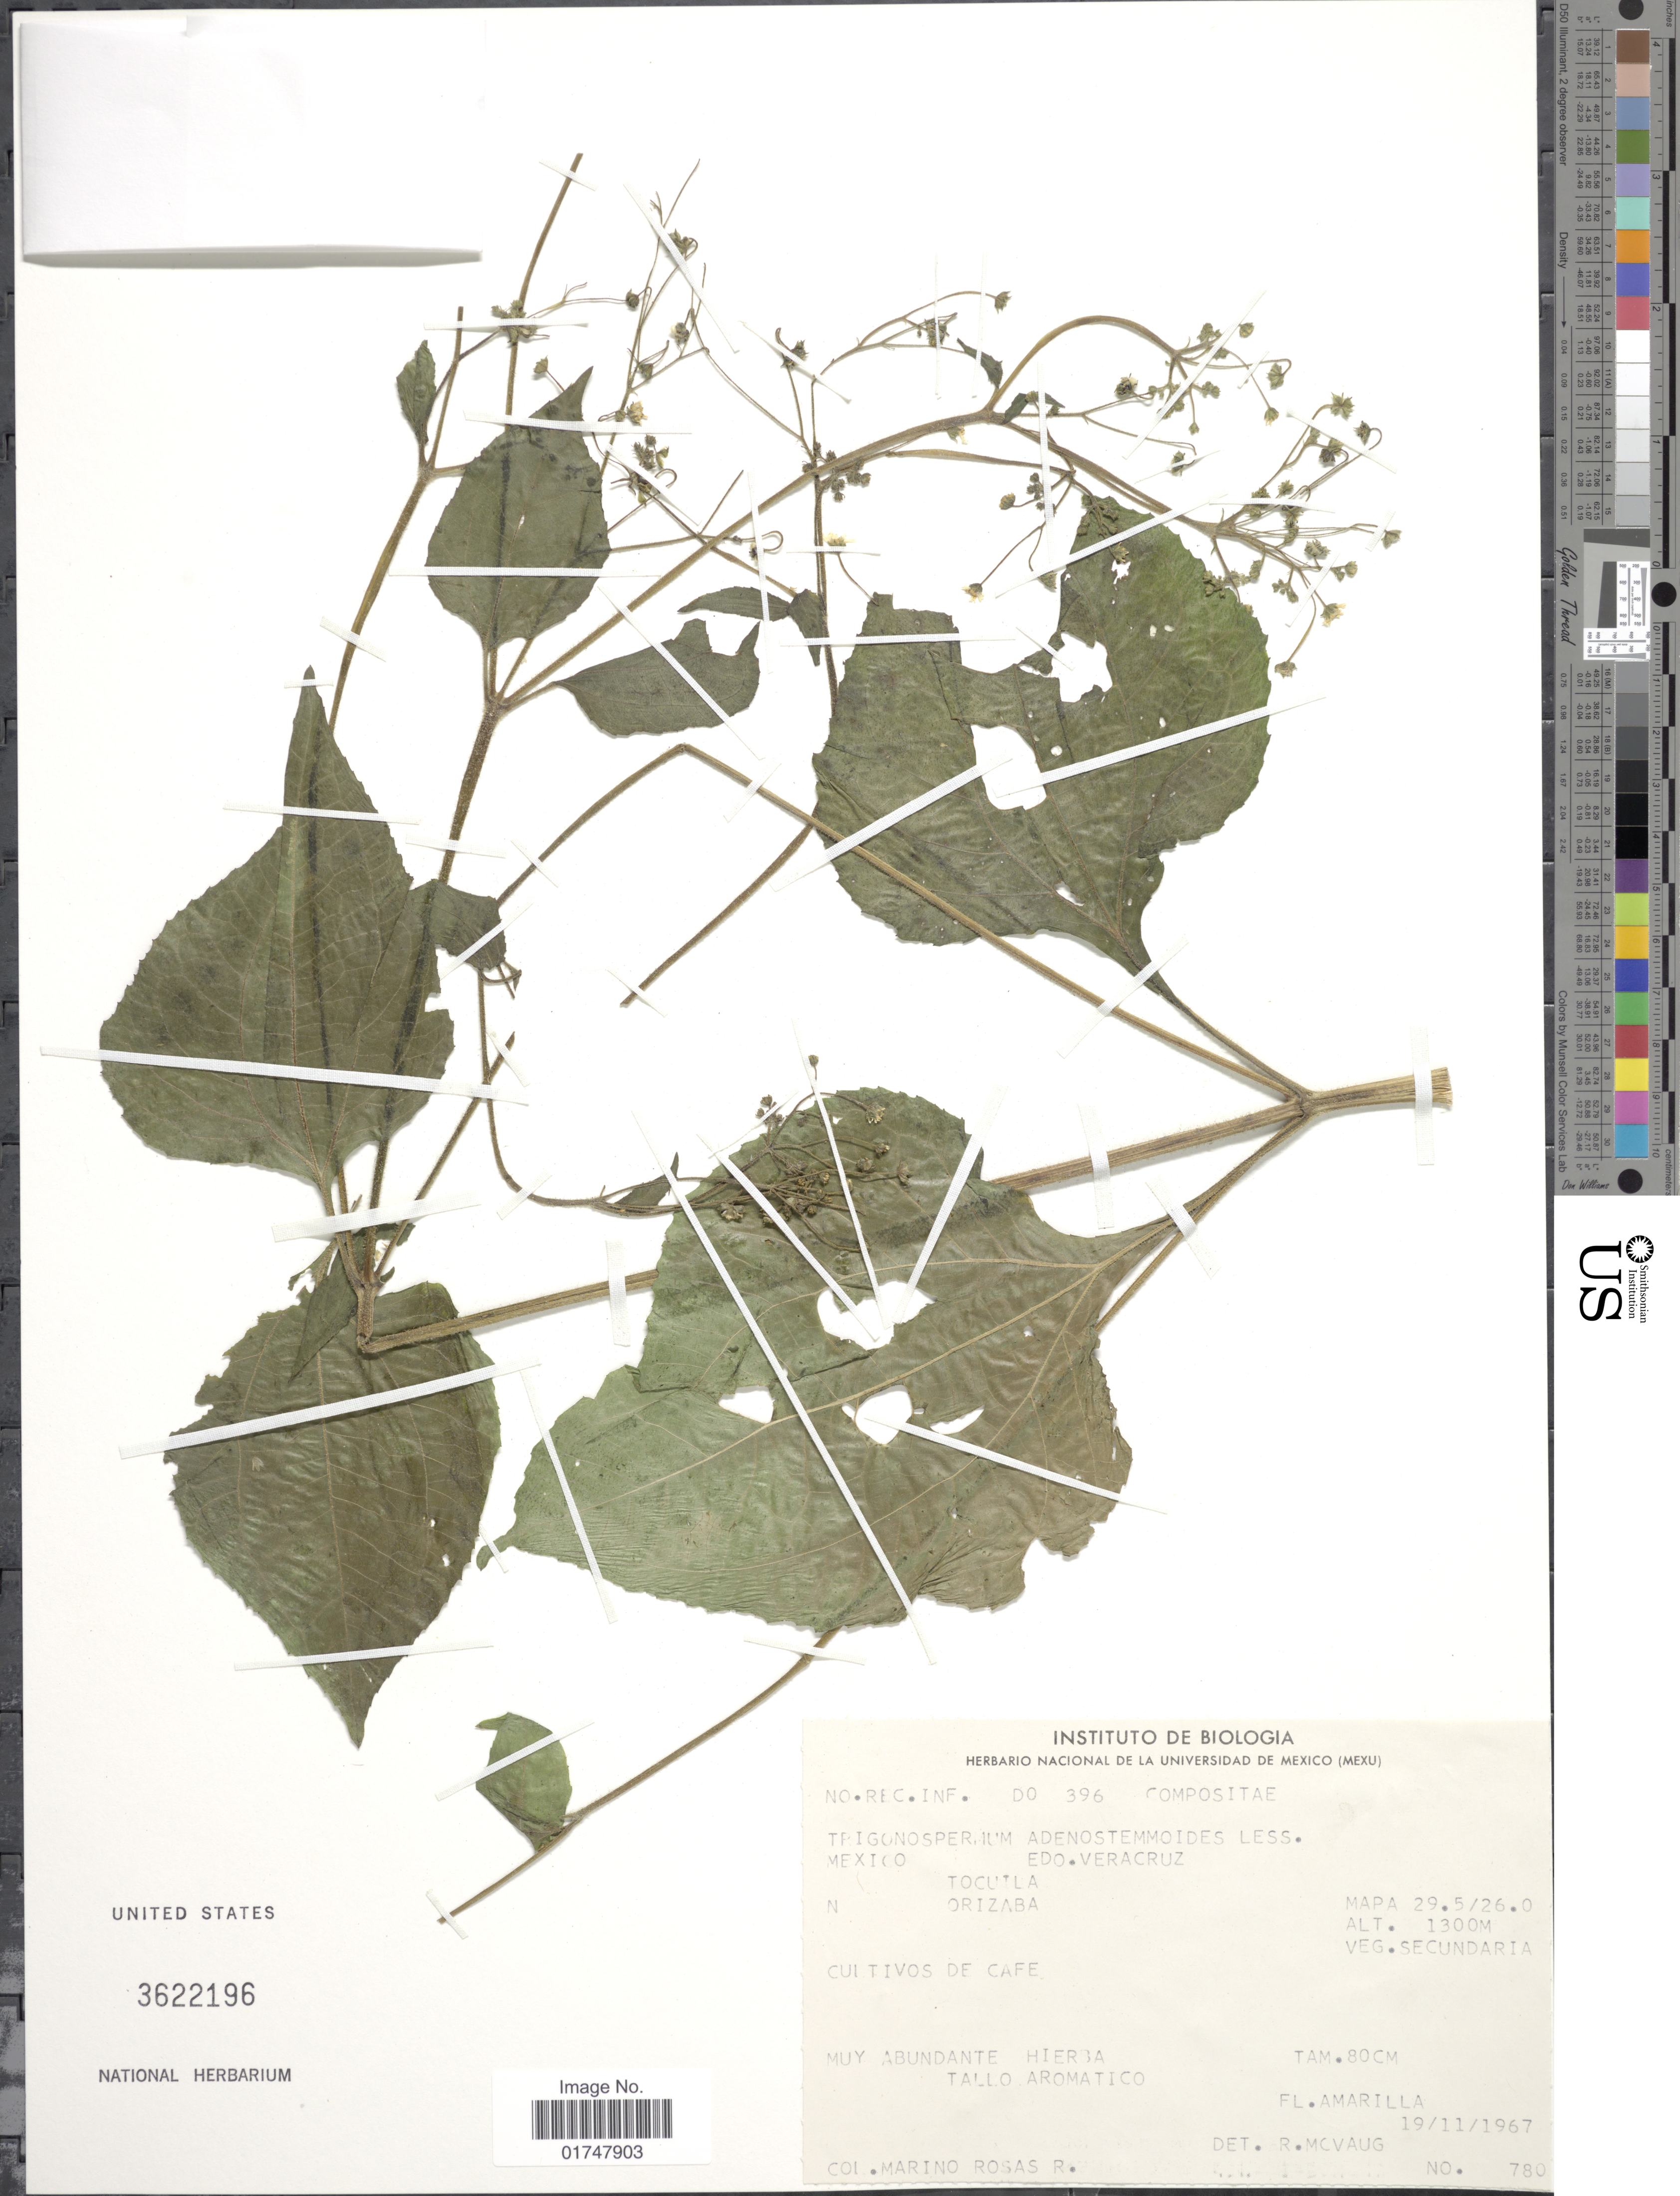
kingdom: Plantae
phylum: Tracheophyta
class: Magnoliopsida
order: Asterales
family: Asteraceae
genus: Trigonospermum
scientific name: Trigonospermum adenostemmoides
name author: Less.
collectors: M. Rosas R.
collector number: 780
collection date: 1967-11-19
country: Mexico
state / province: México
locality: Edo. Veracruz, Tocuila, Orizaba, mapa 29.5/26.0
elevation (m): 1300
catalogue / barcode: US 3622196